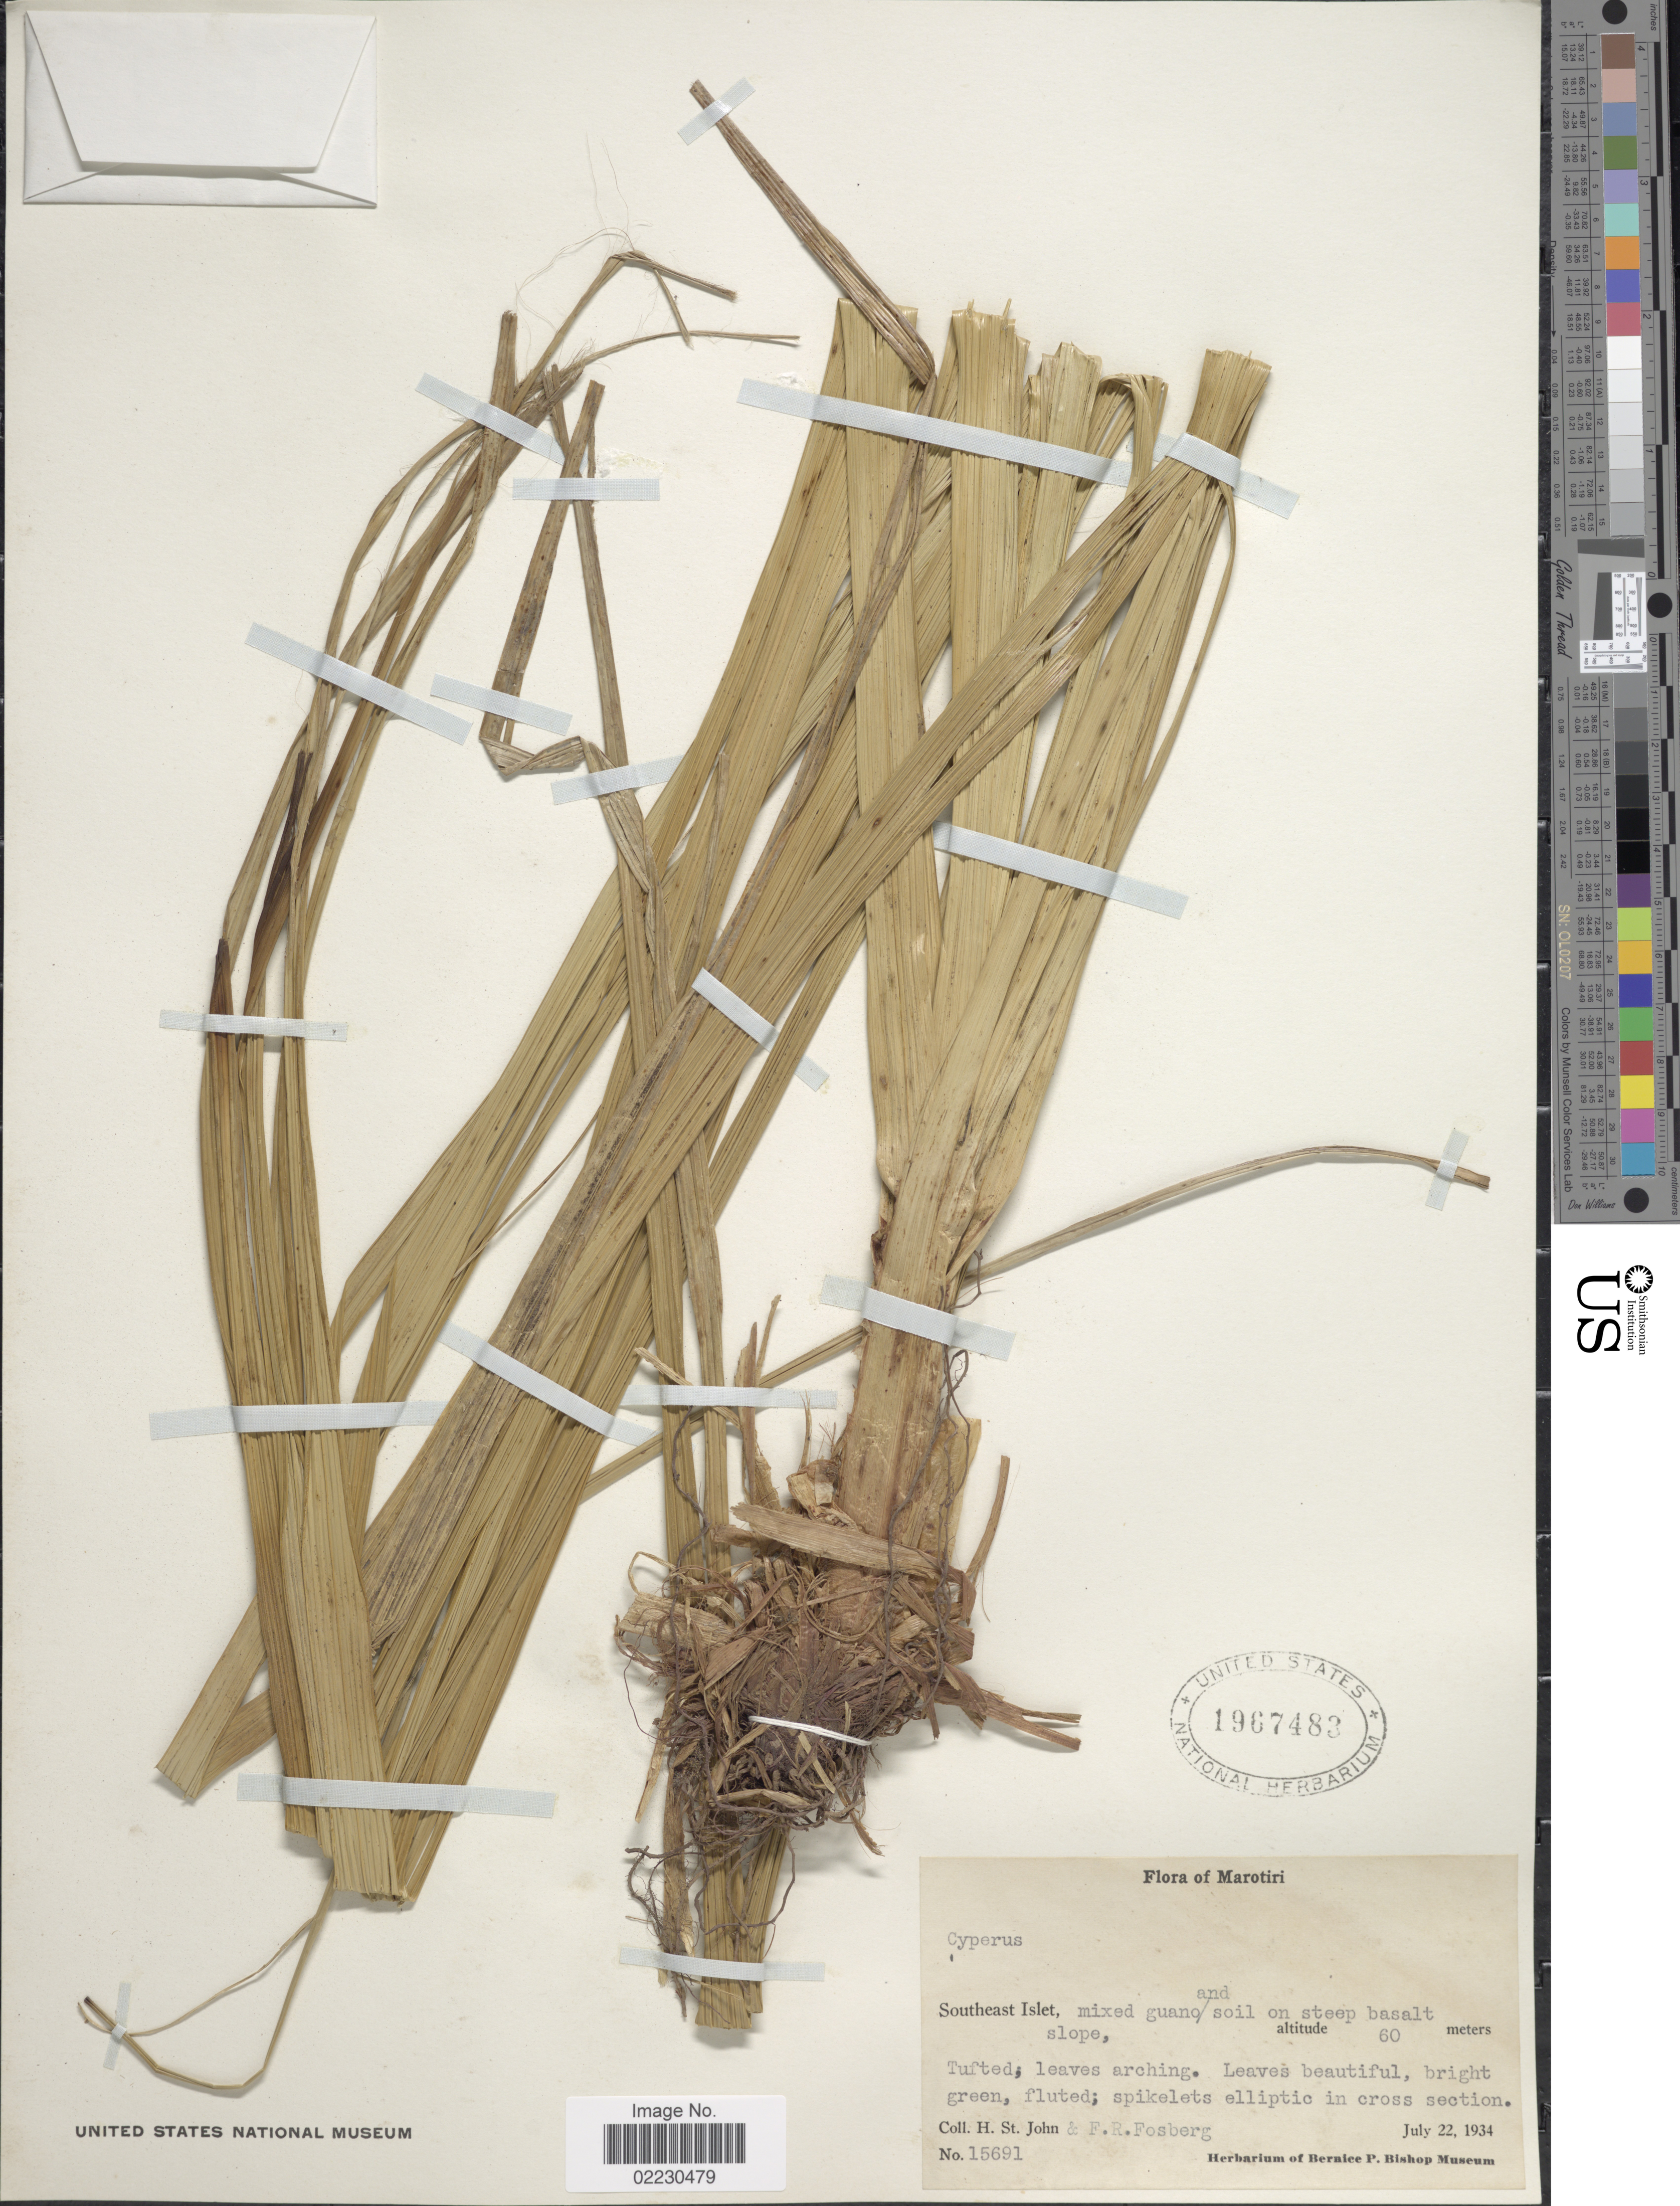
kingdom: Plantae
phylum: Tracheophyta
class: Liliopsida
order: Poales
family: Cyperaceae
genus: Cyperus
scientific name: Cyperus sp.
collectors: H. St. John & F. R. Fosberg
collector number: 15691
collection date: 1934-07-22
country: French Polynesia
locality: Marotiri, Southeast Islet, mixed and soil on steep basalt slope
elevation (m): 60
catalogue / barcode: US 1967483